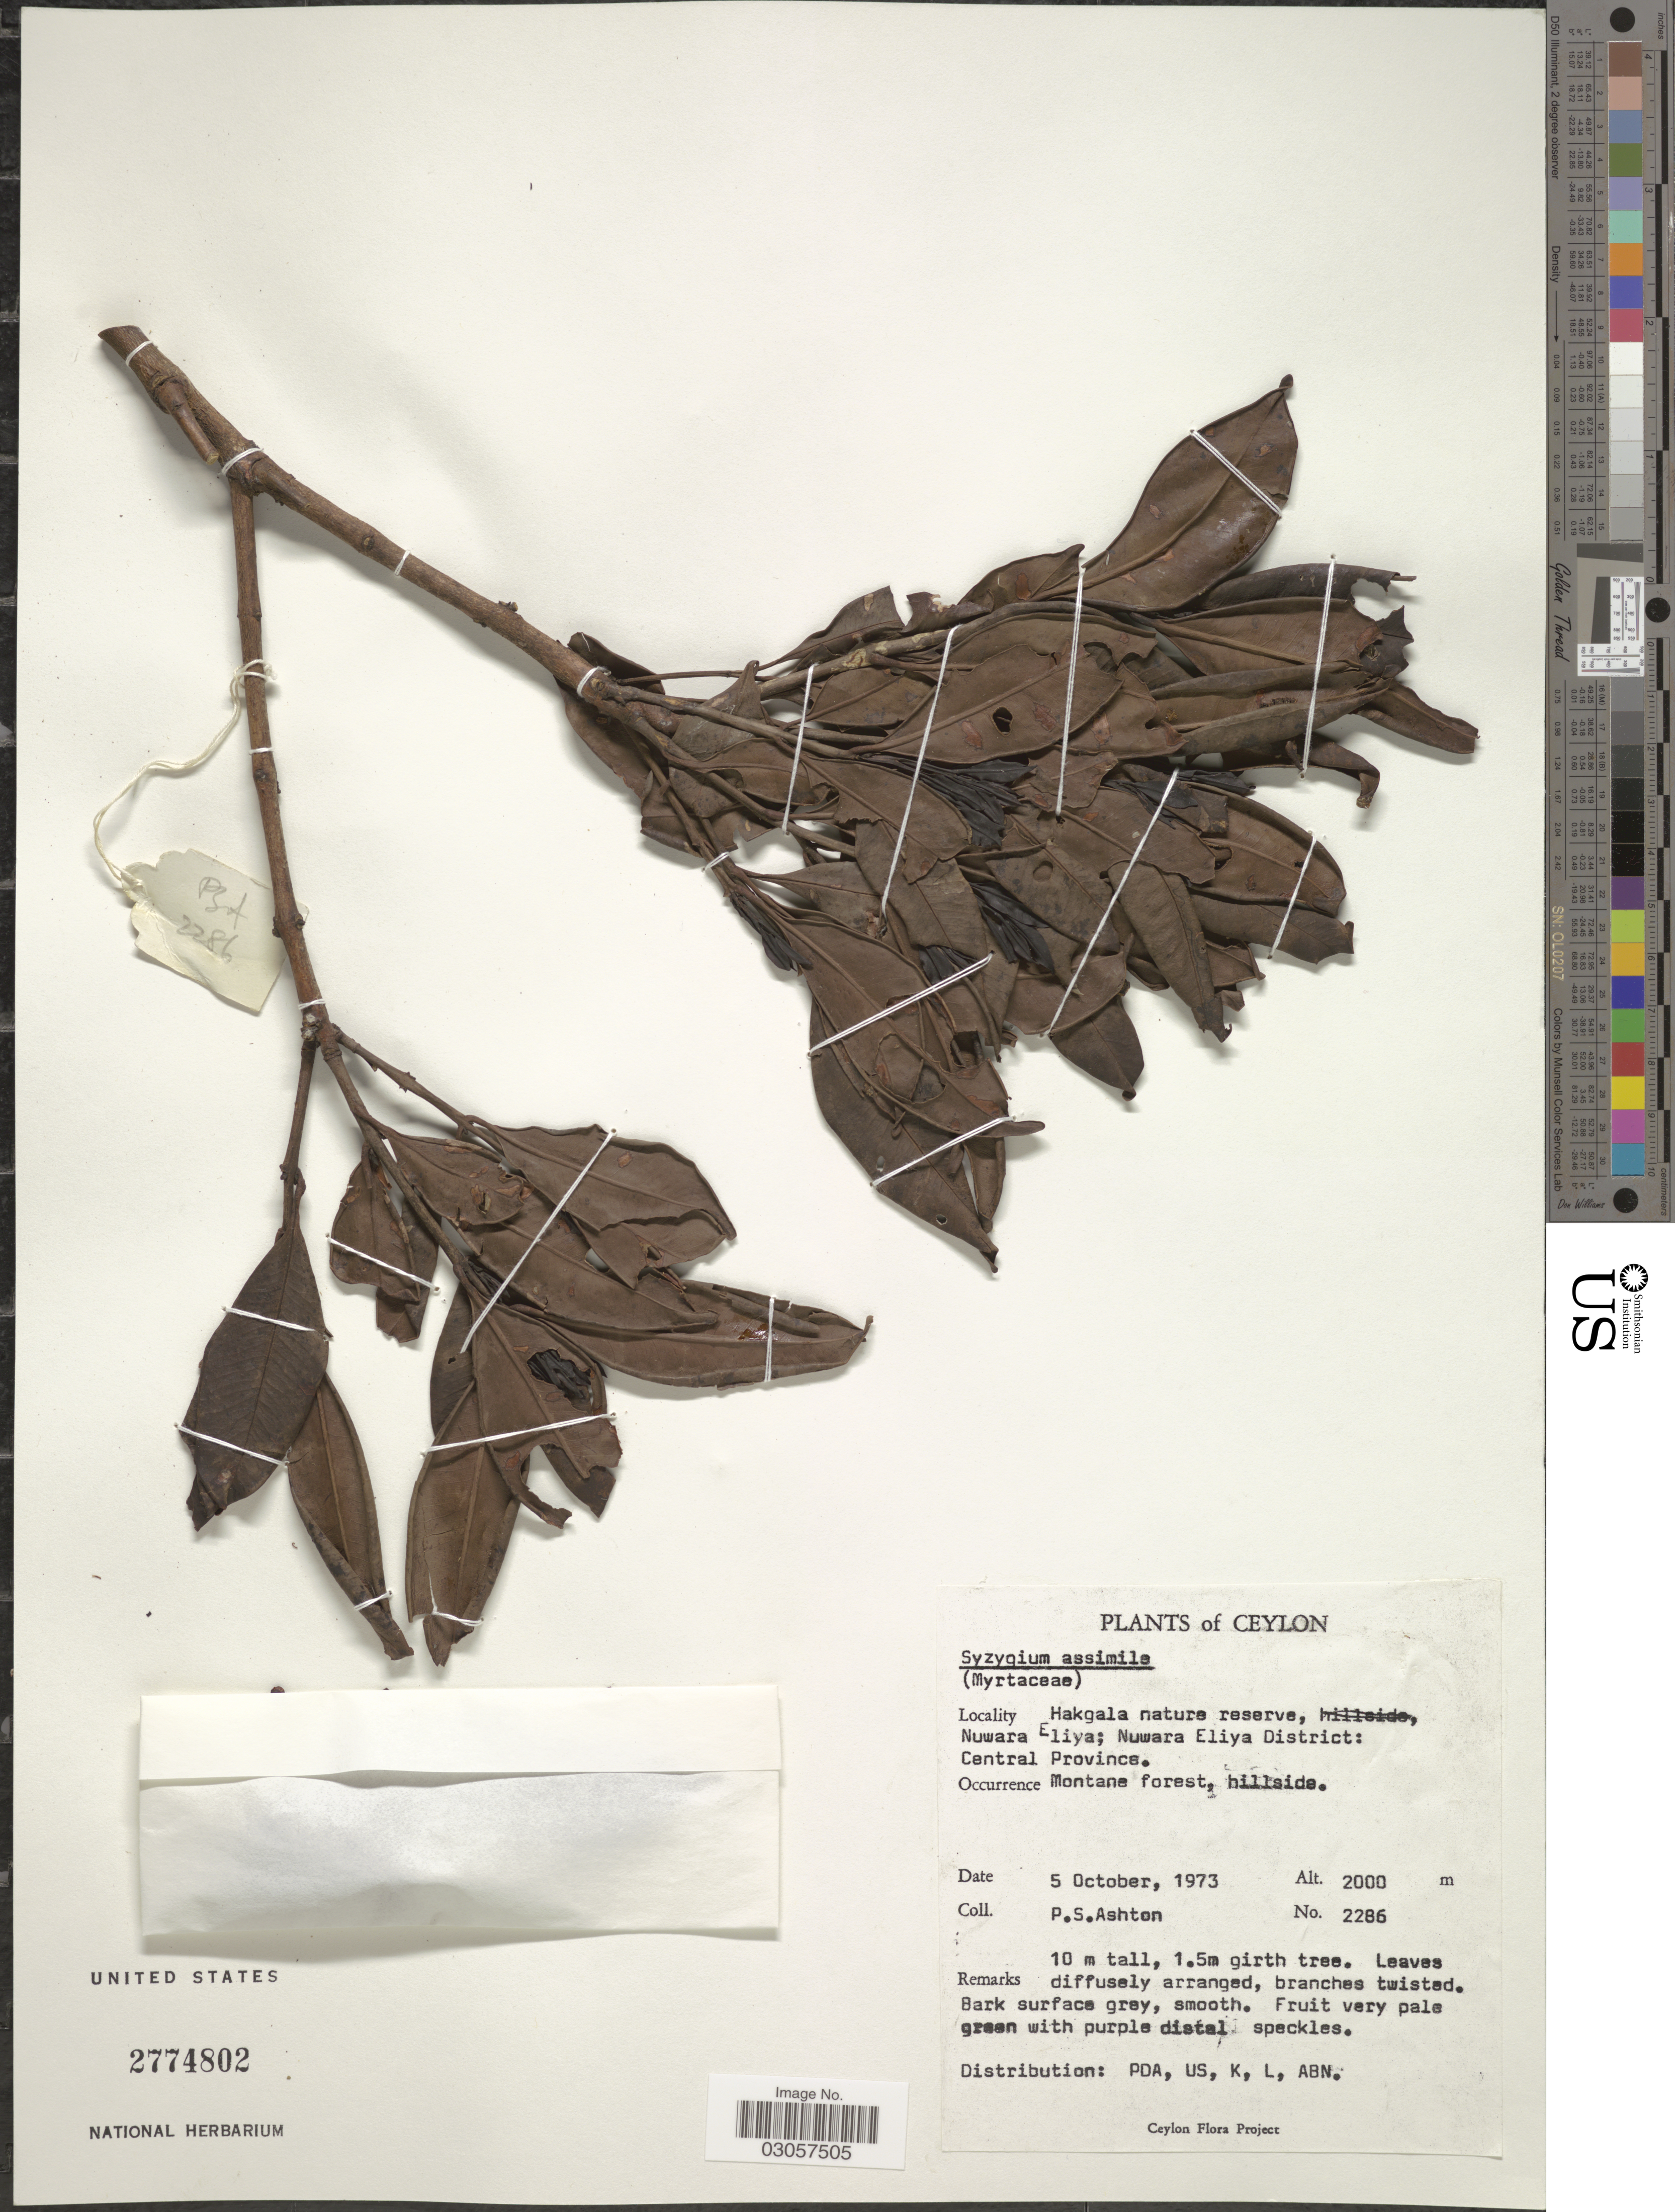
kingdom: Plantae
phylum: Tracheophyta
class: Magnoliopsida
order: Myrtales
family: Myrtaceae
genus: Syzygium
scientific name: Syzygium assimile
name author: Thwaites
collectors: P. S. Ashton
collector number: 2286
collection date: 1973-10-05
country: Sri Lanka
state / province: Central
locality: Ceylon, Hakgala nature reserve, Nuwara Eliya: Nuwara Eliya District; Central Province, Montane forest, hillside.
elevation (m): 2000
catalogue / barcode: US 2774802